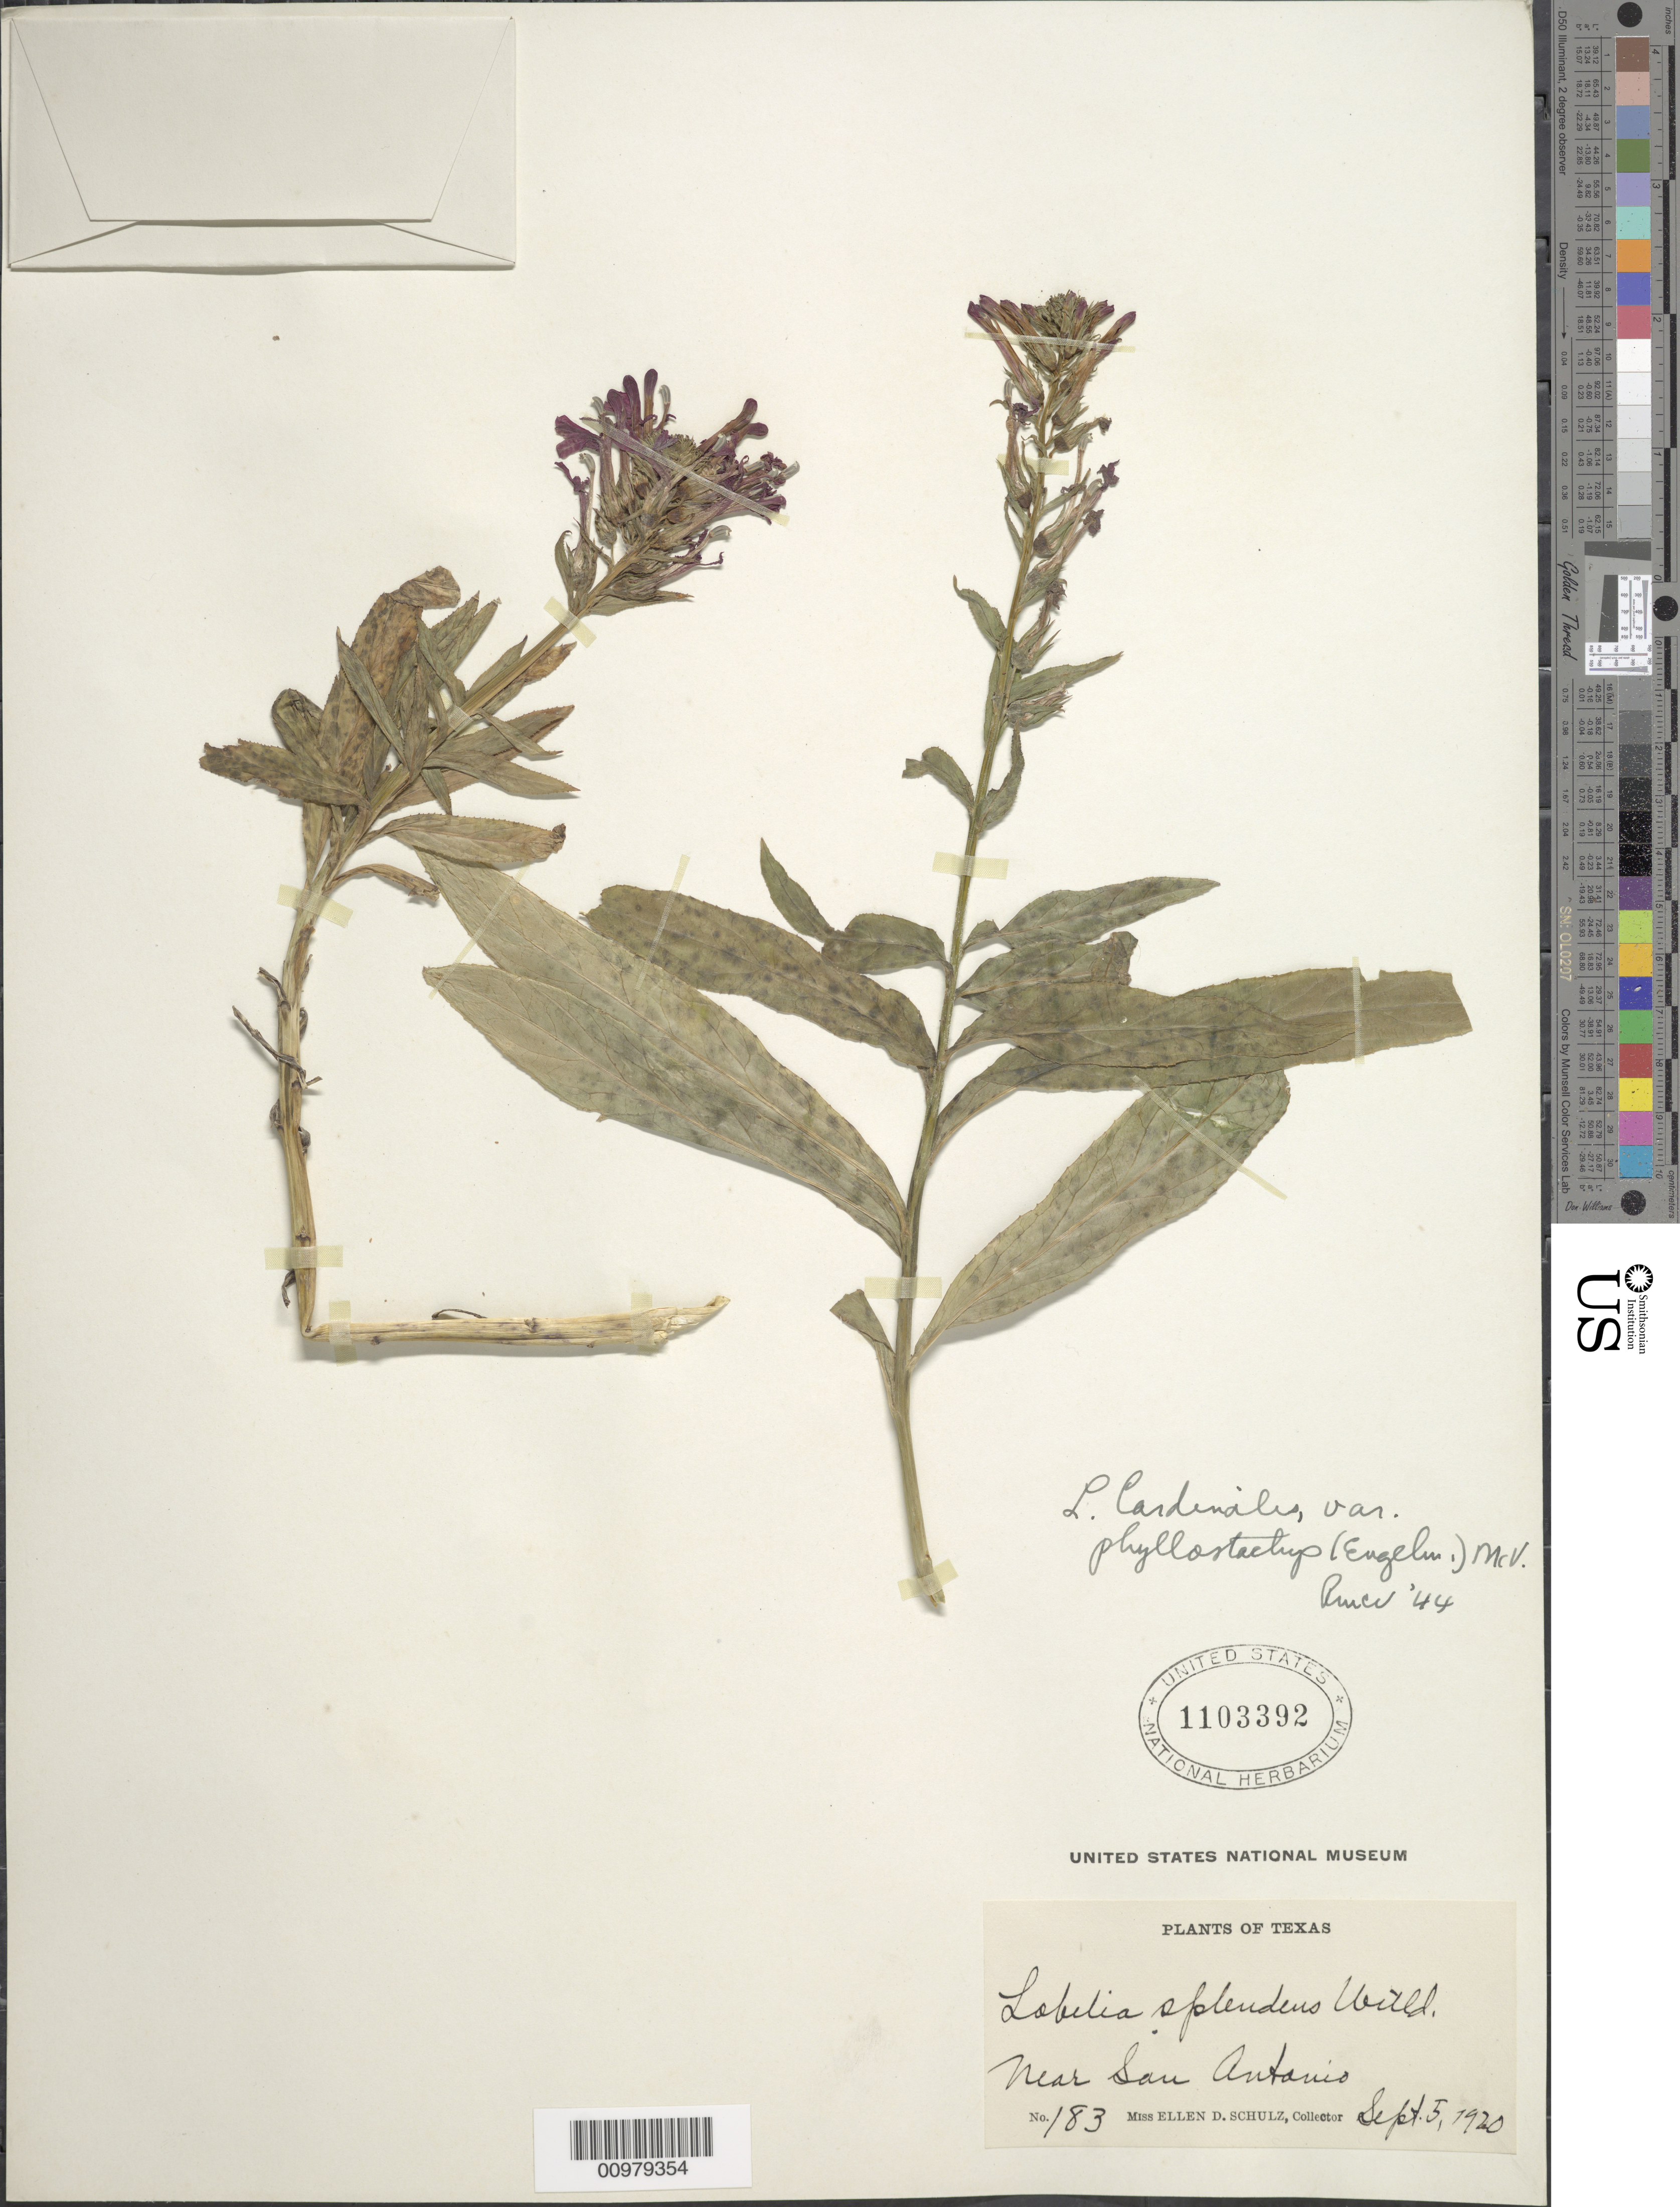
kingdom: Plantae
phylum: Tracheophyta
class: Magnoliopsida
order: Asterales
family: Campanulaceae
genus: Lobelia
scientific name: Lobelia cardinalis var. phyllostachya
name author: (Engelm.) McVaugh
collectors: E. D. Schulz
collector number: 183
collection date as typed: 05 Sep 1920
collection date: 1920-09-05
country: United States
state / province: Texas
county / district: Bexar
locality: Near San Antonio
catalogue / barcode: US 1103392